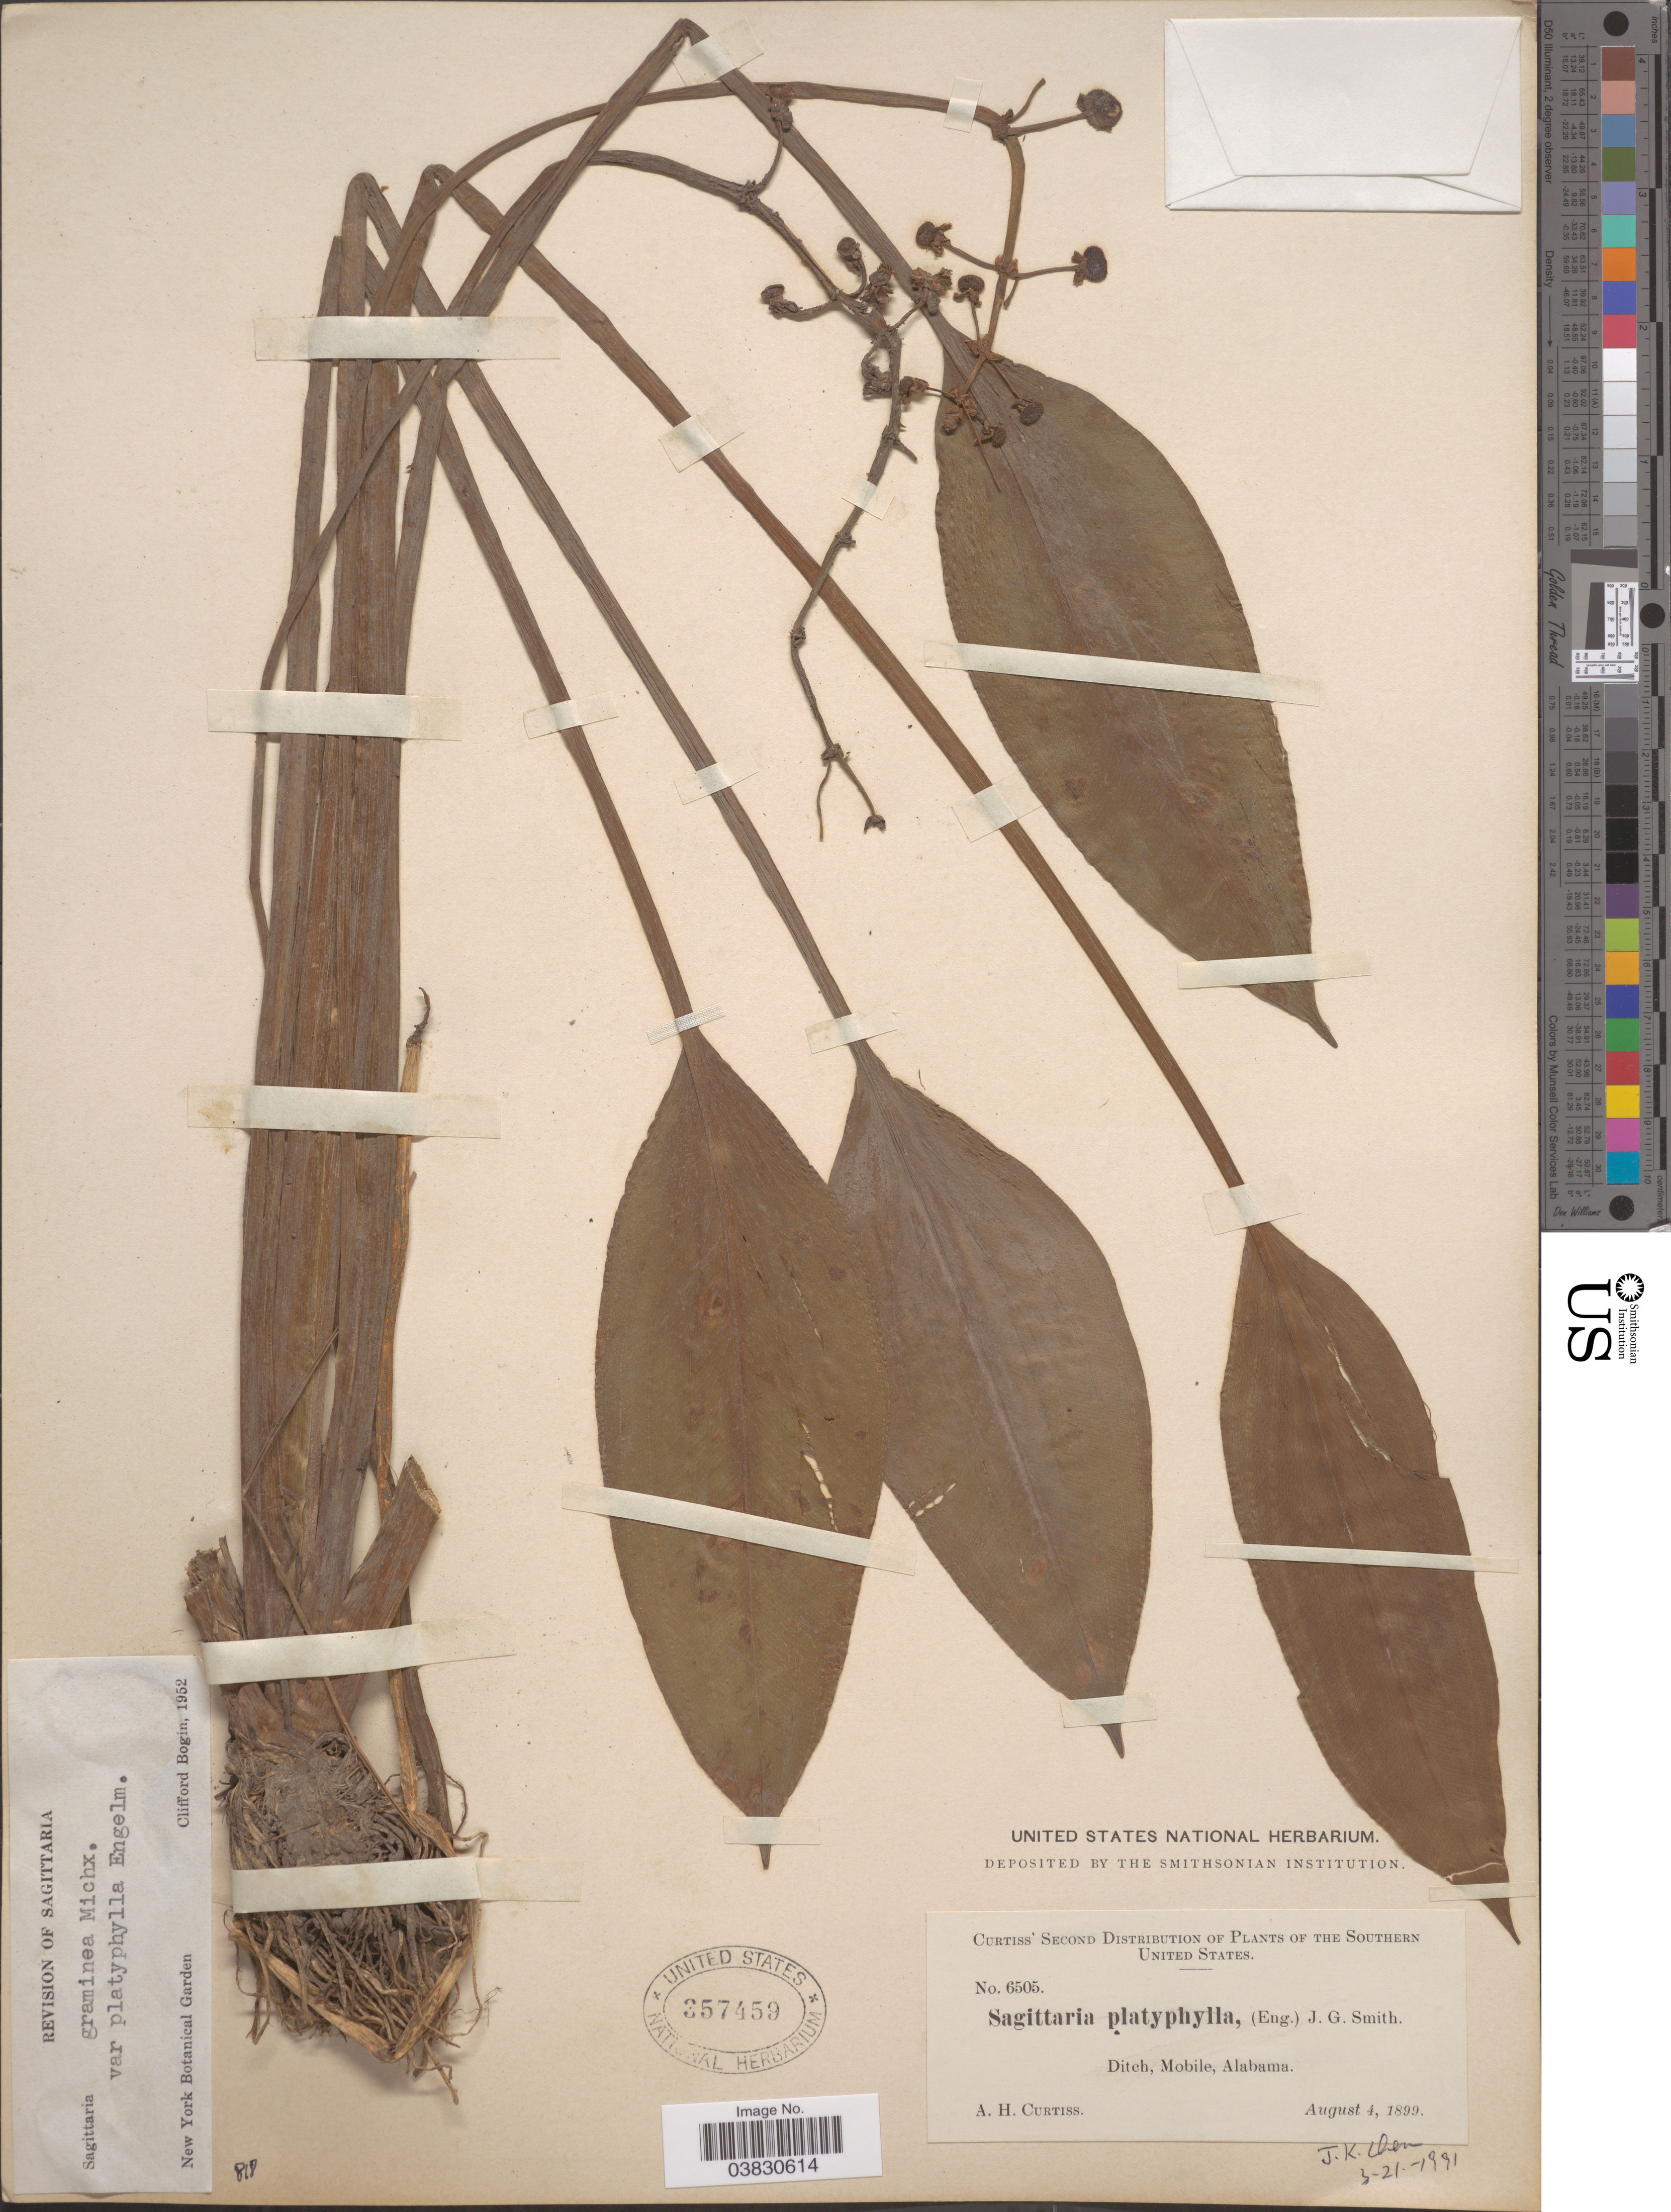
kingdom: Plantae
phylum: Tracheophyta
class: Liliopsida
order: Alismatales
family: Alismataceae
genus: Sagittaria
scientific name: Sagittaria platyphylla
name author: (Englem.) J.G. Sm.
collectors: A. H. Curtiss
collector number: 6505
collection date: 1899-08-04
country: United States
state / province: Alabama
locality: Southern United States. Ditch, Mobile.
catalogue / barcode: US 357459